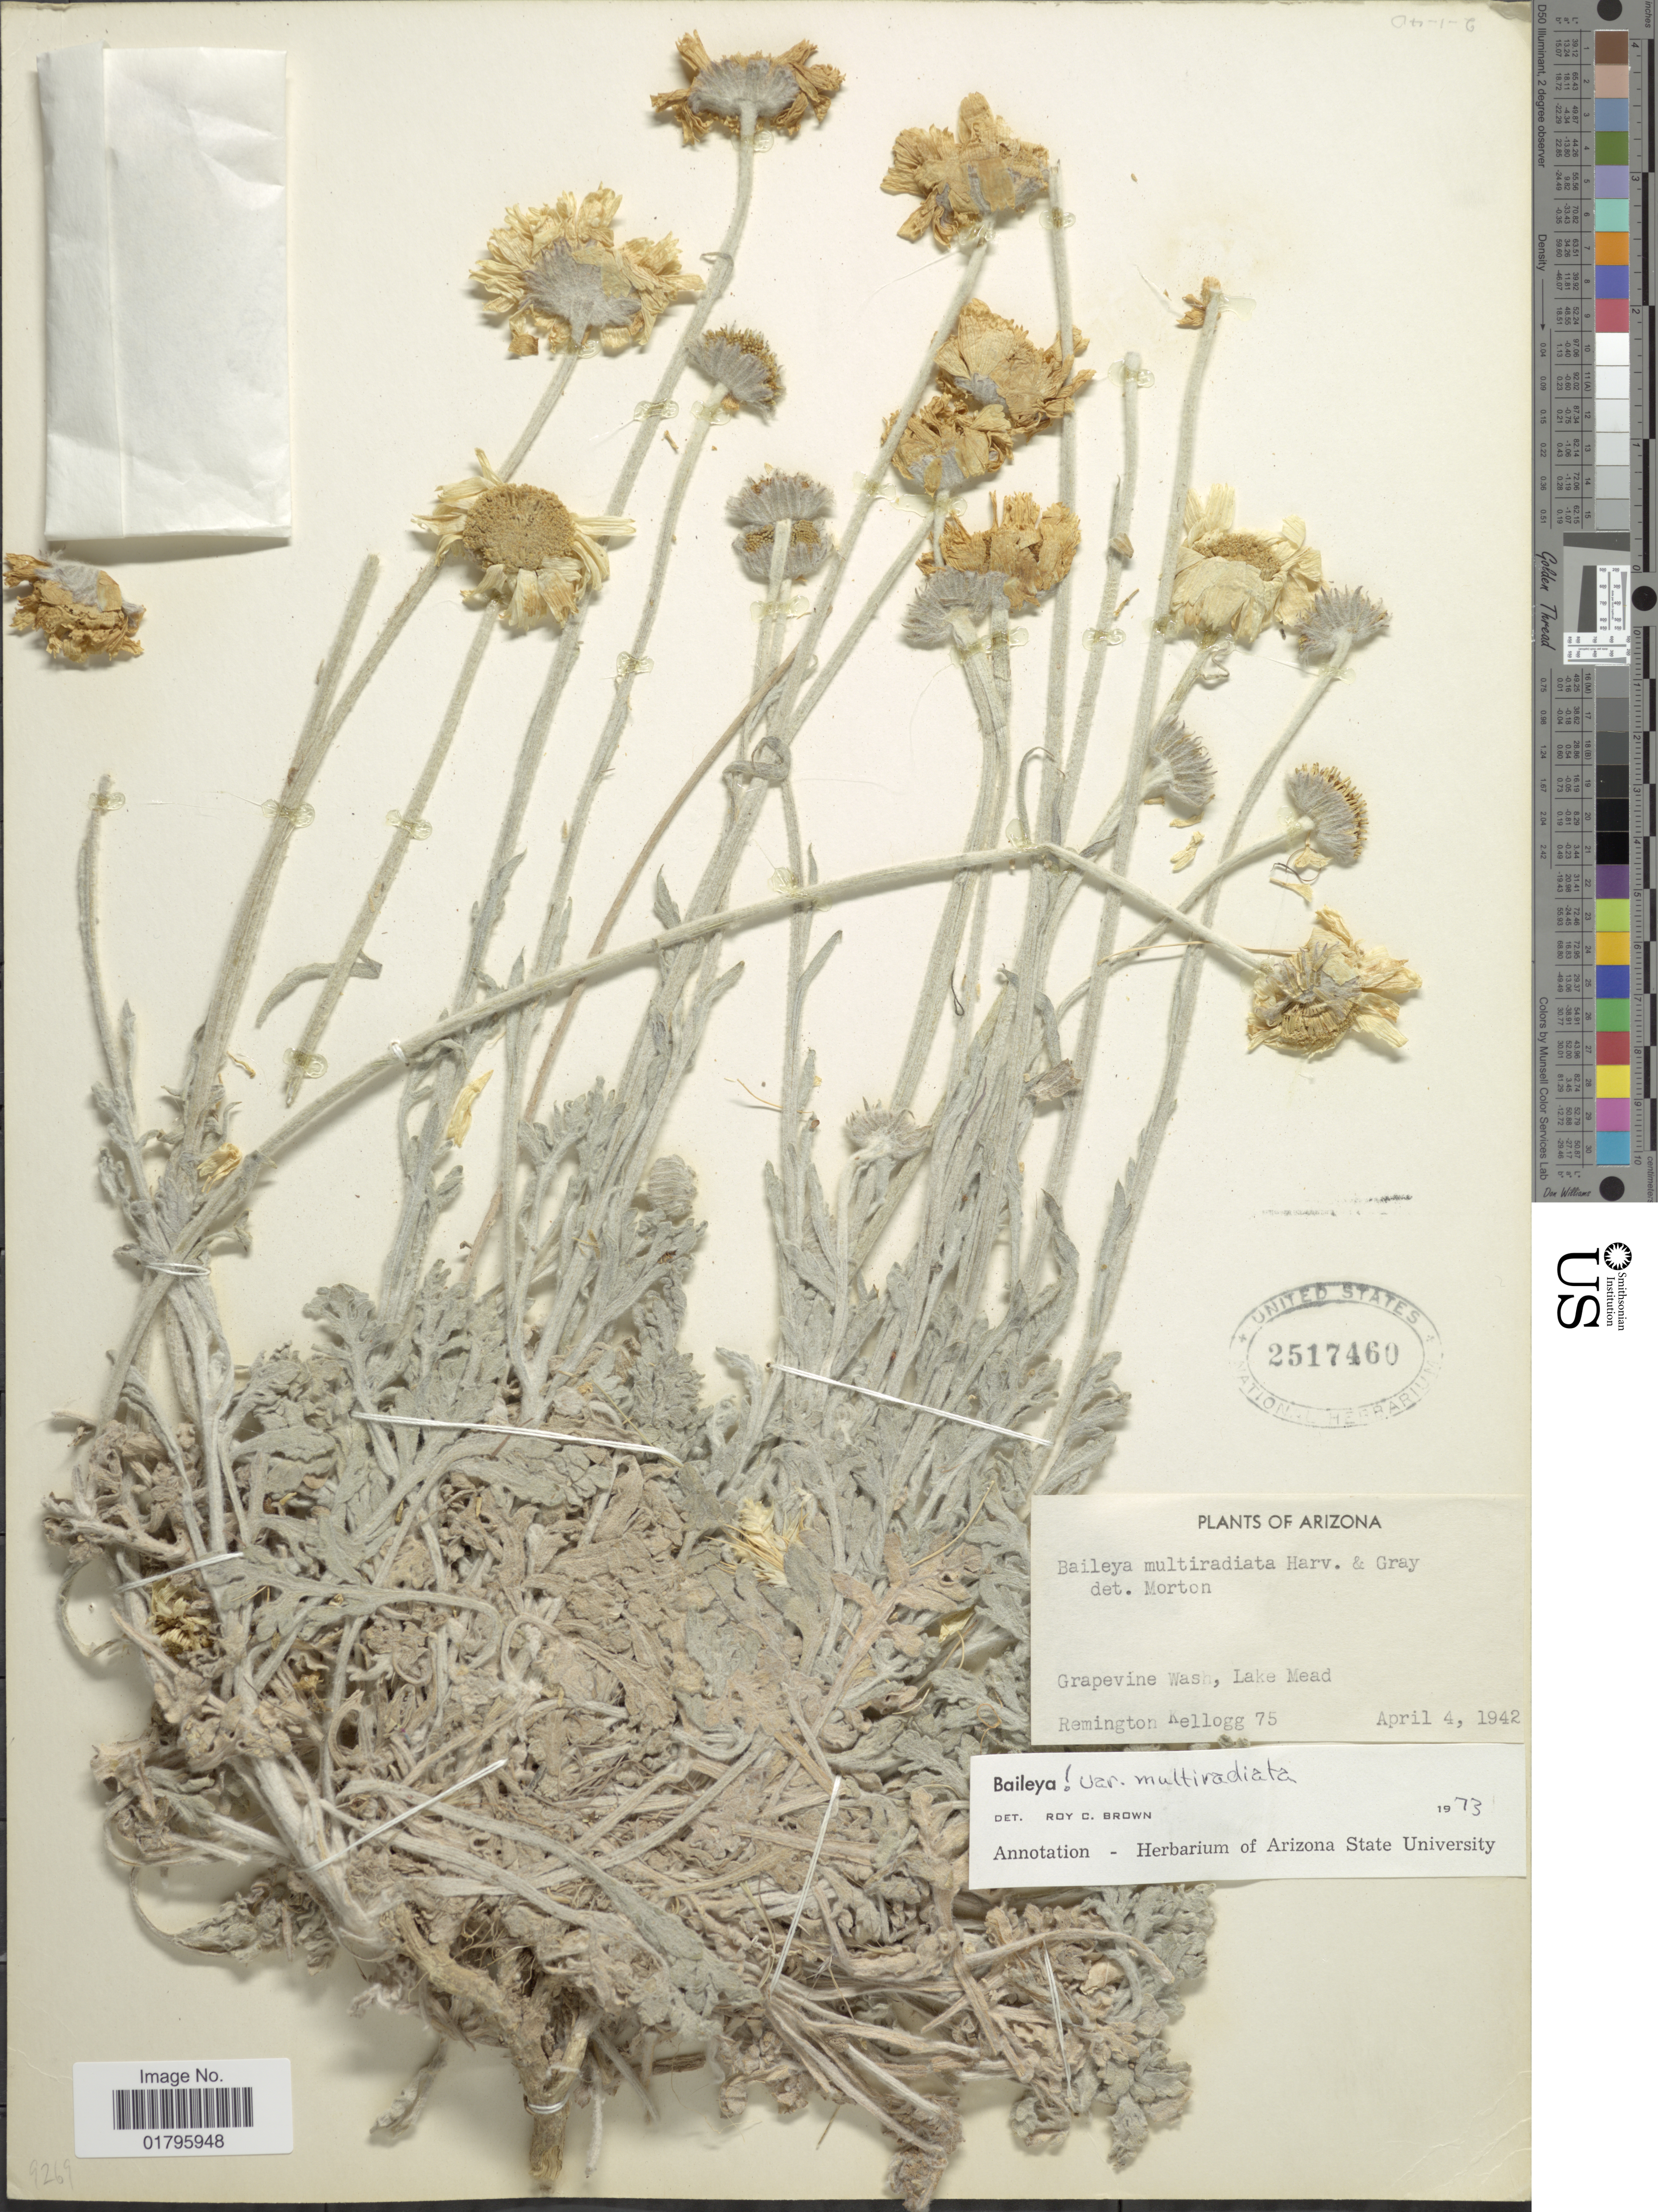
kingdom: Plantae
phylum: Tracheophyta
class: Magnoliopsida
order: Asterales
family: Asteraceae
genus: Baileya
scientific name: Baileya multiradiata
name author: Harv. & A. Gray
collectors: R. Kellogg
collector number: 75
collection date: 1942-04-04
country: United States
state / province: Arizona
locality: Grapevine Wash, Lake Mead.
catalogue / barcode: US 2517460